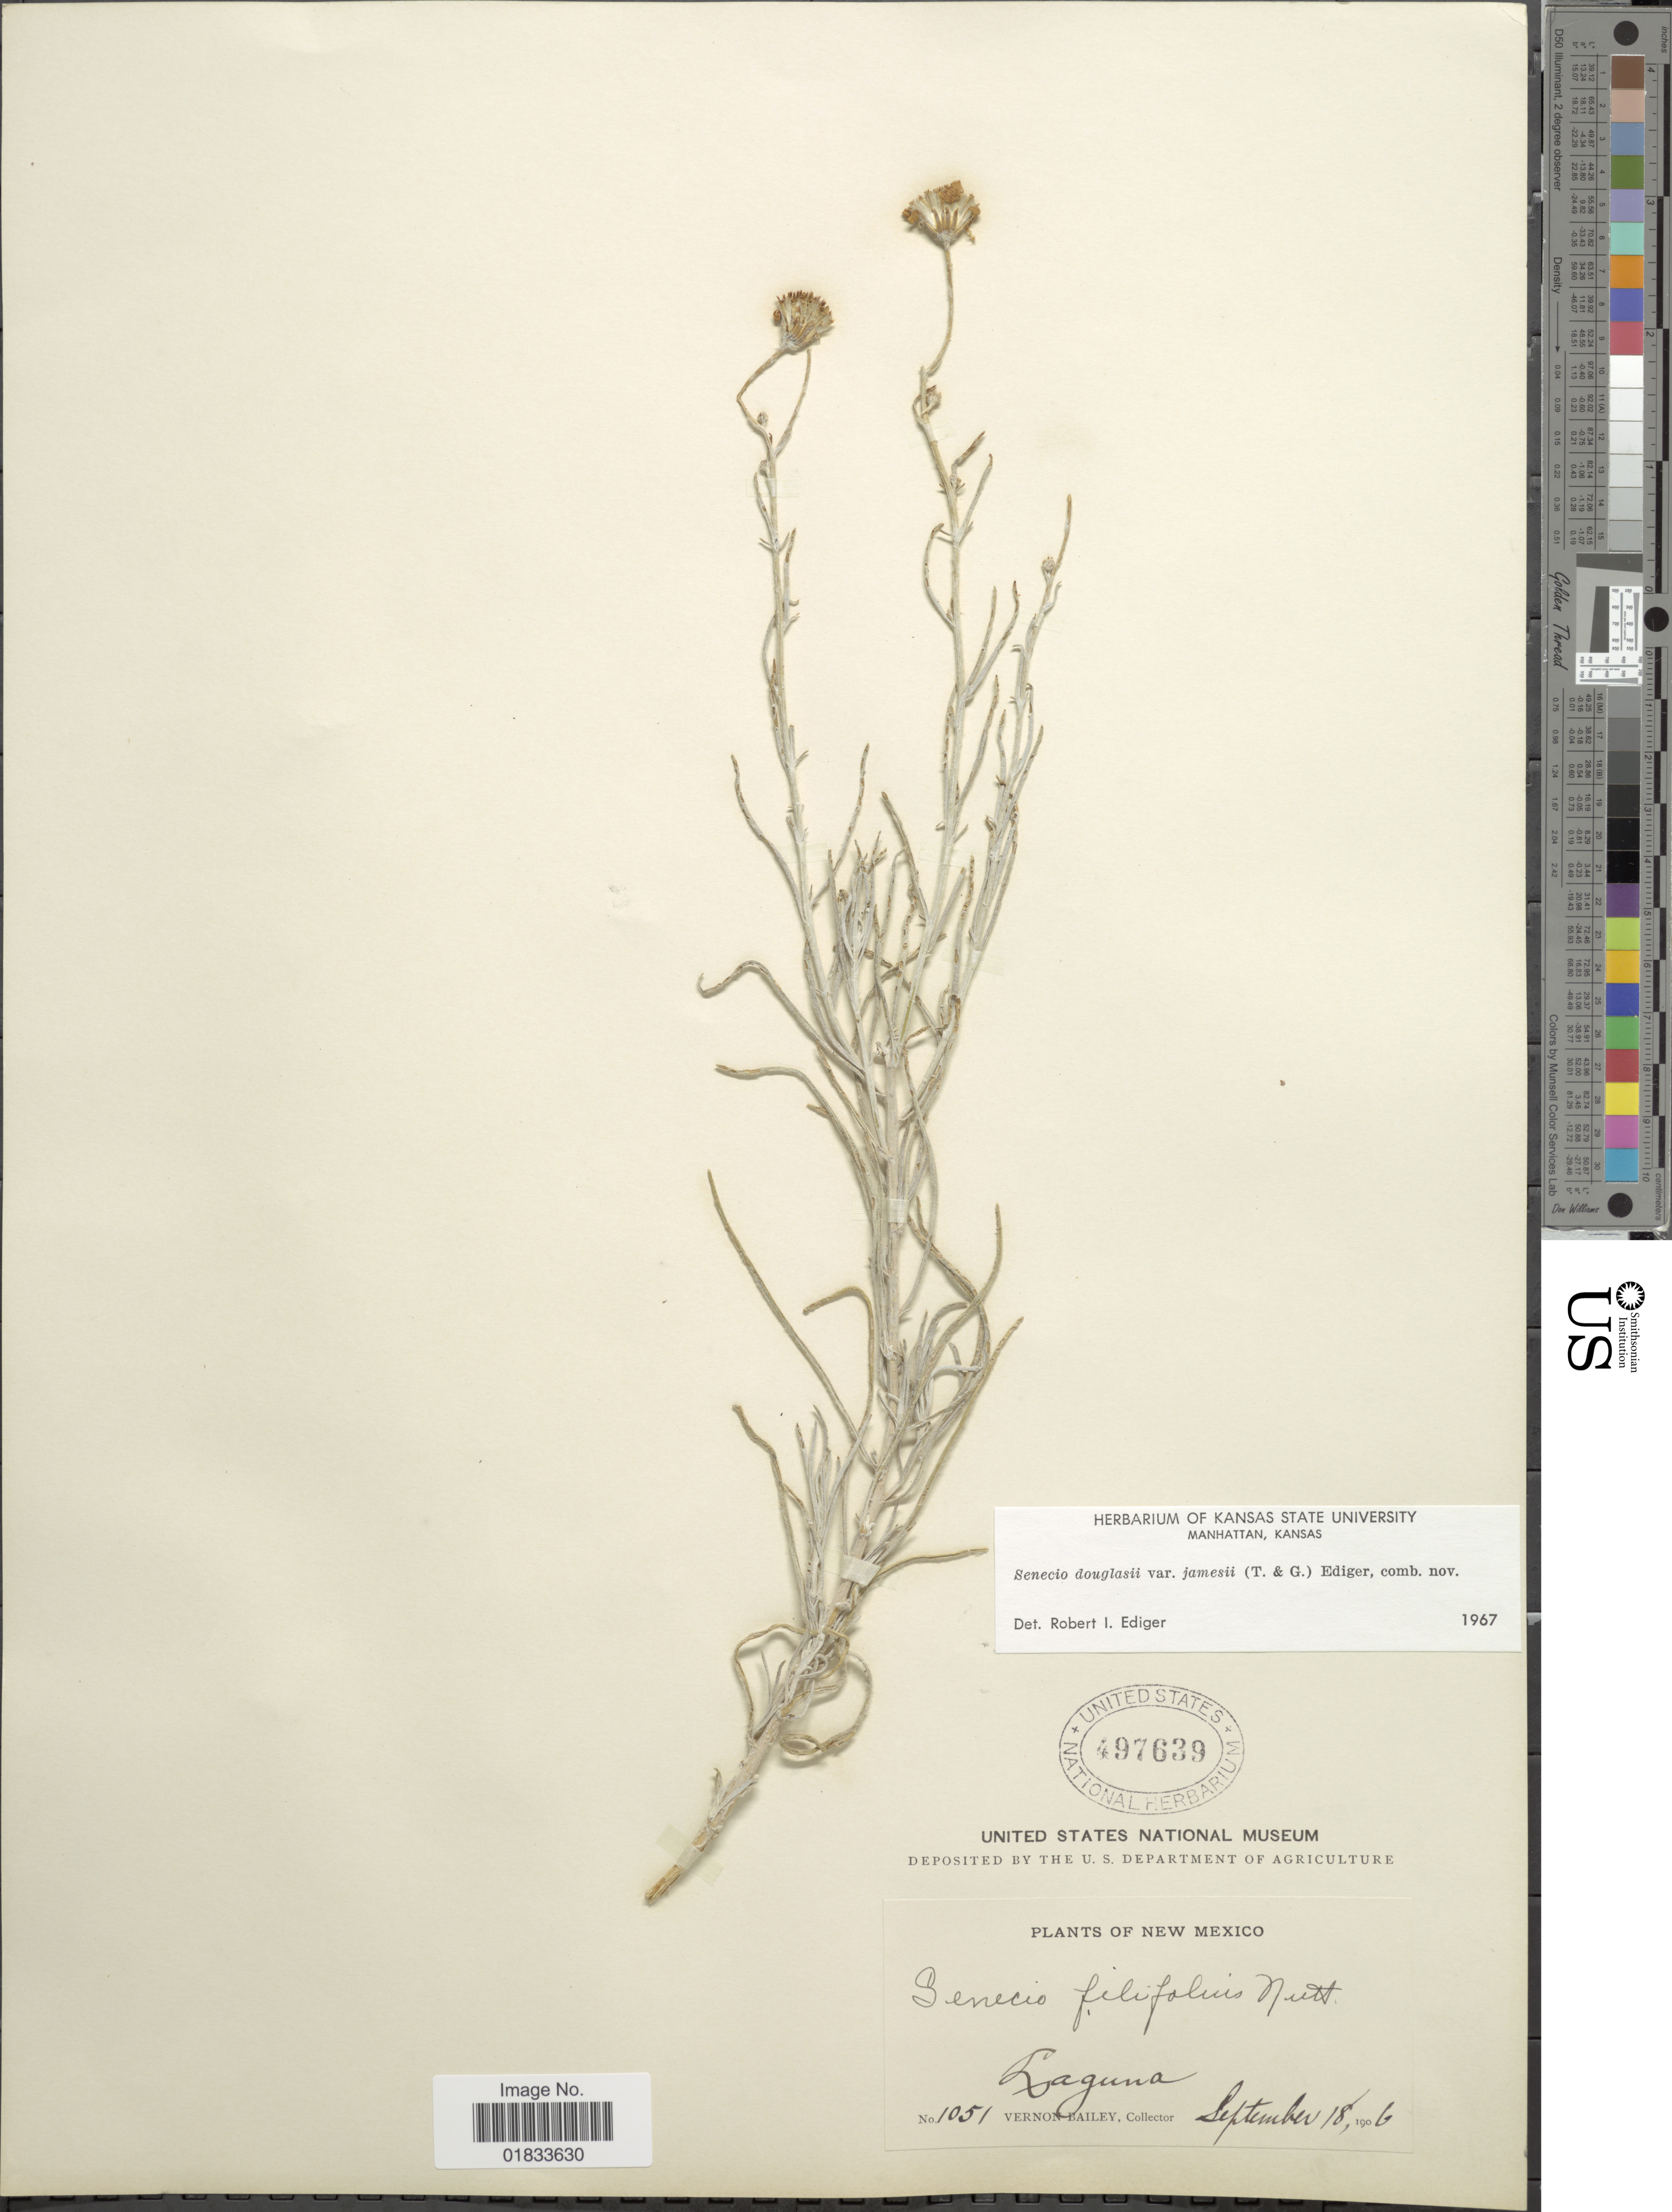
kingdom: Plantae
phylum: Tracheophyta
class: Magnoliopsida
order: Asterales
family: Asteraceae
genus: Senecio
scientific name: Senecio flaccidus var. flaccidus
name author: Less.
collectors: V. O. Bailey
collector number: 1051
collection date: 1906-09-18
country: United States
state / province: New Mexico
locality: Laguna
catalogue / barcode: US 497639